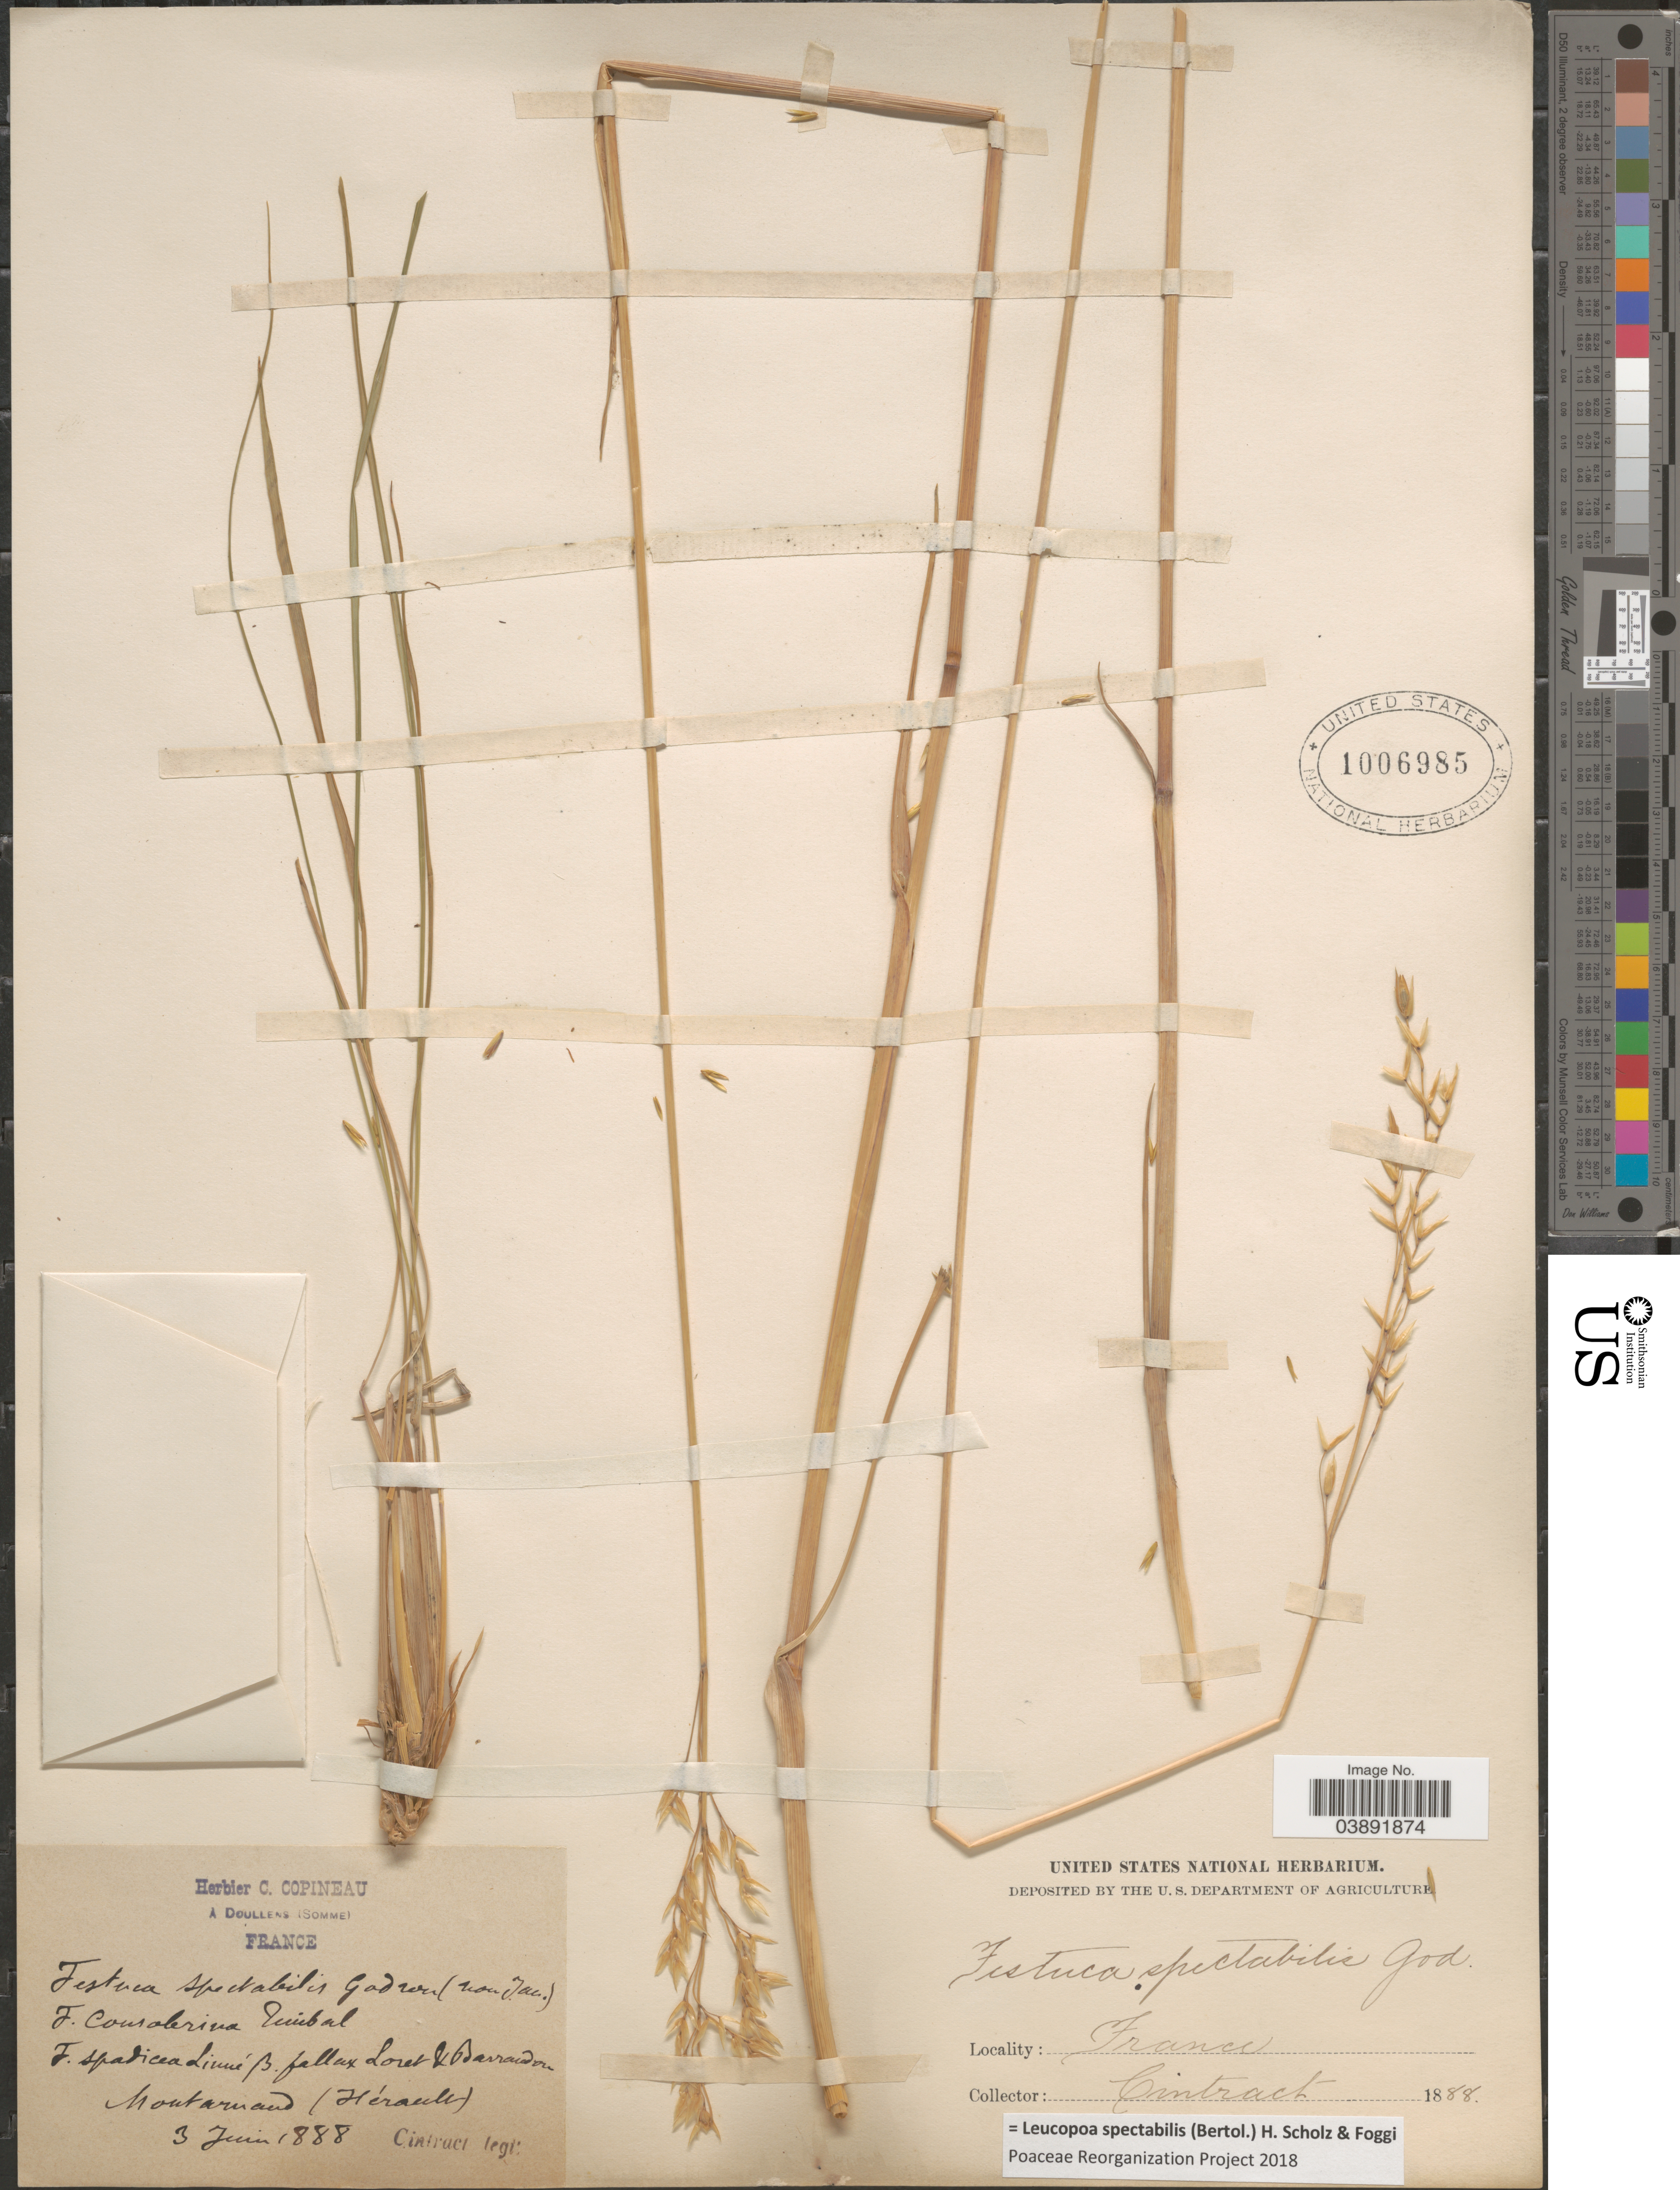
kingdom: Plantae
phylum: Tracheophyta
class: Liliopsida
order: Poales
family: Poaceae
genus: Leucopoa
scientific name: Leucopoa spectabilis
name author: (Bertol.) H. Scholz & Foggi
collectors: Cintract, --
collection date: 1888-06-03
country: France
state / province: Occitanie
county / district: Hérault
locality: Montarnaud (Hérault).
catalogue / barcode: US 1006985